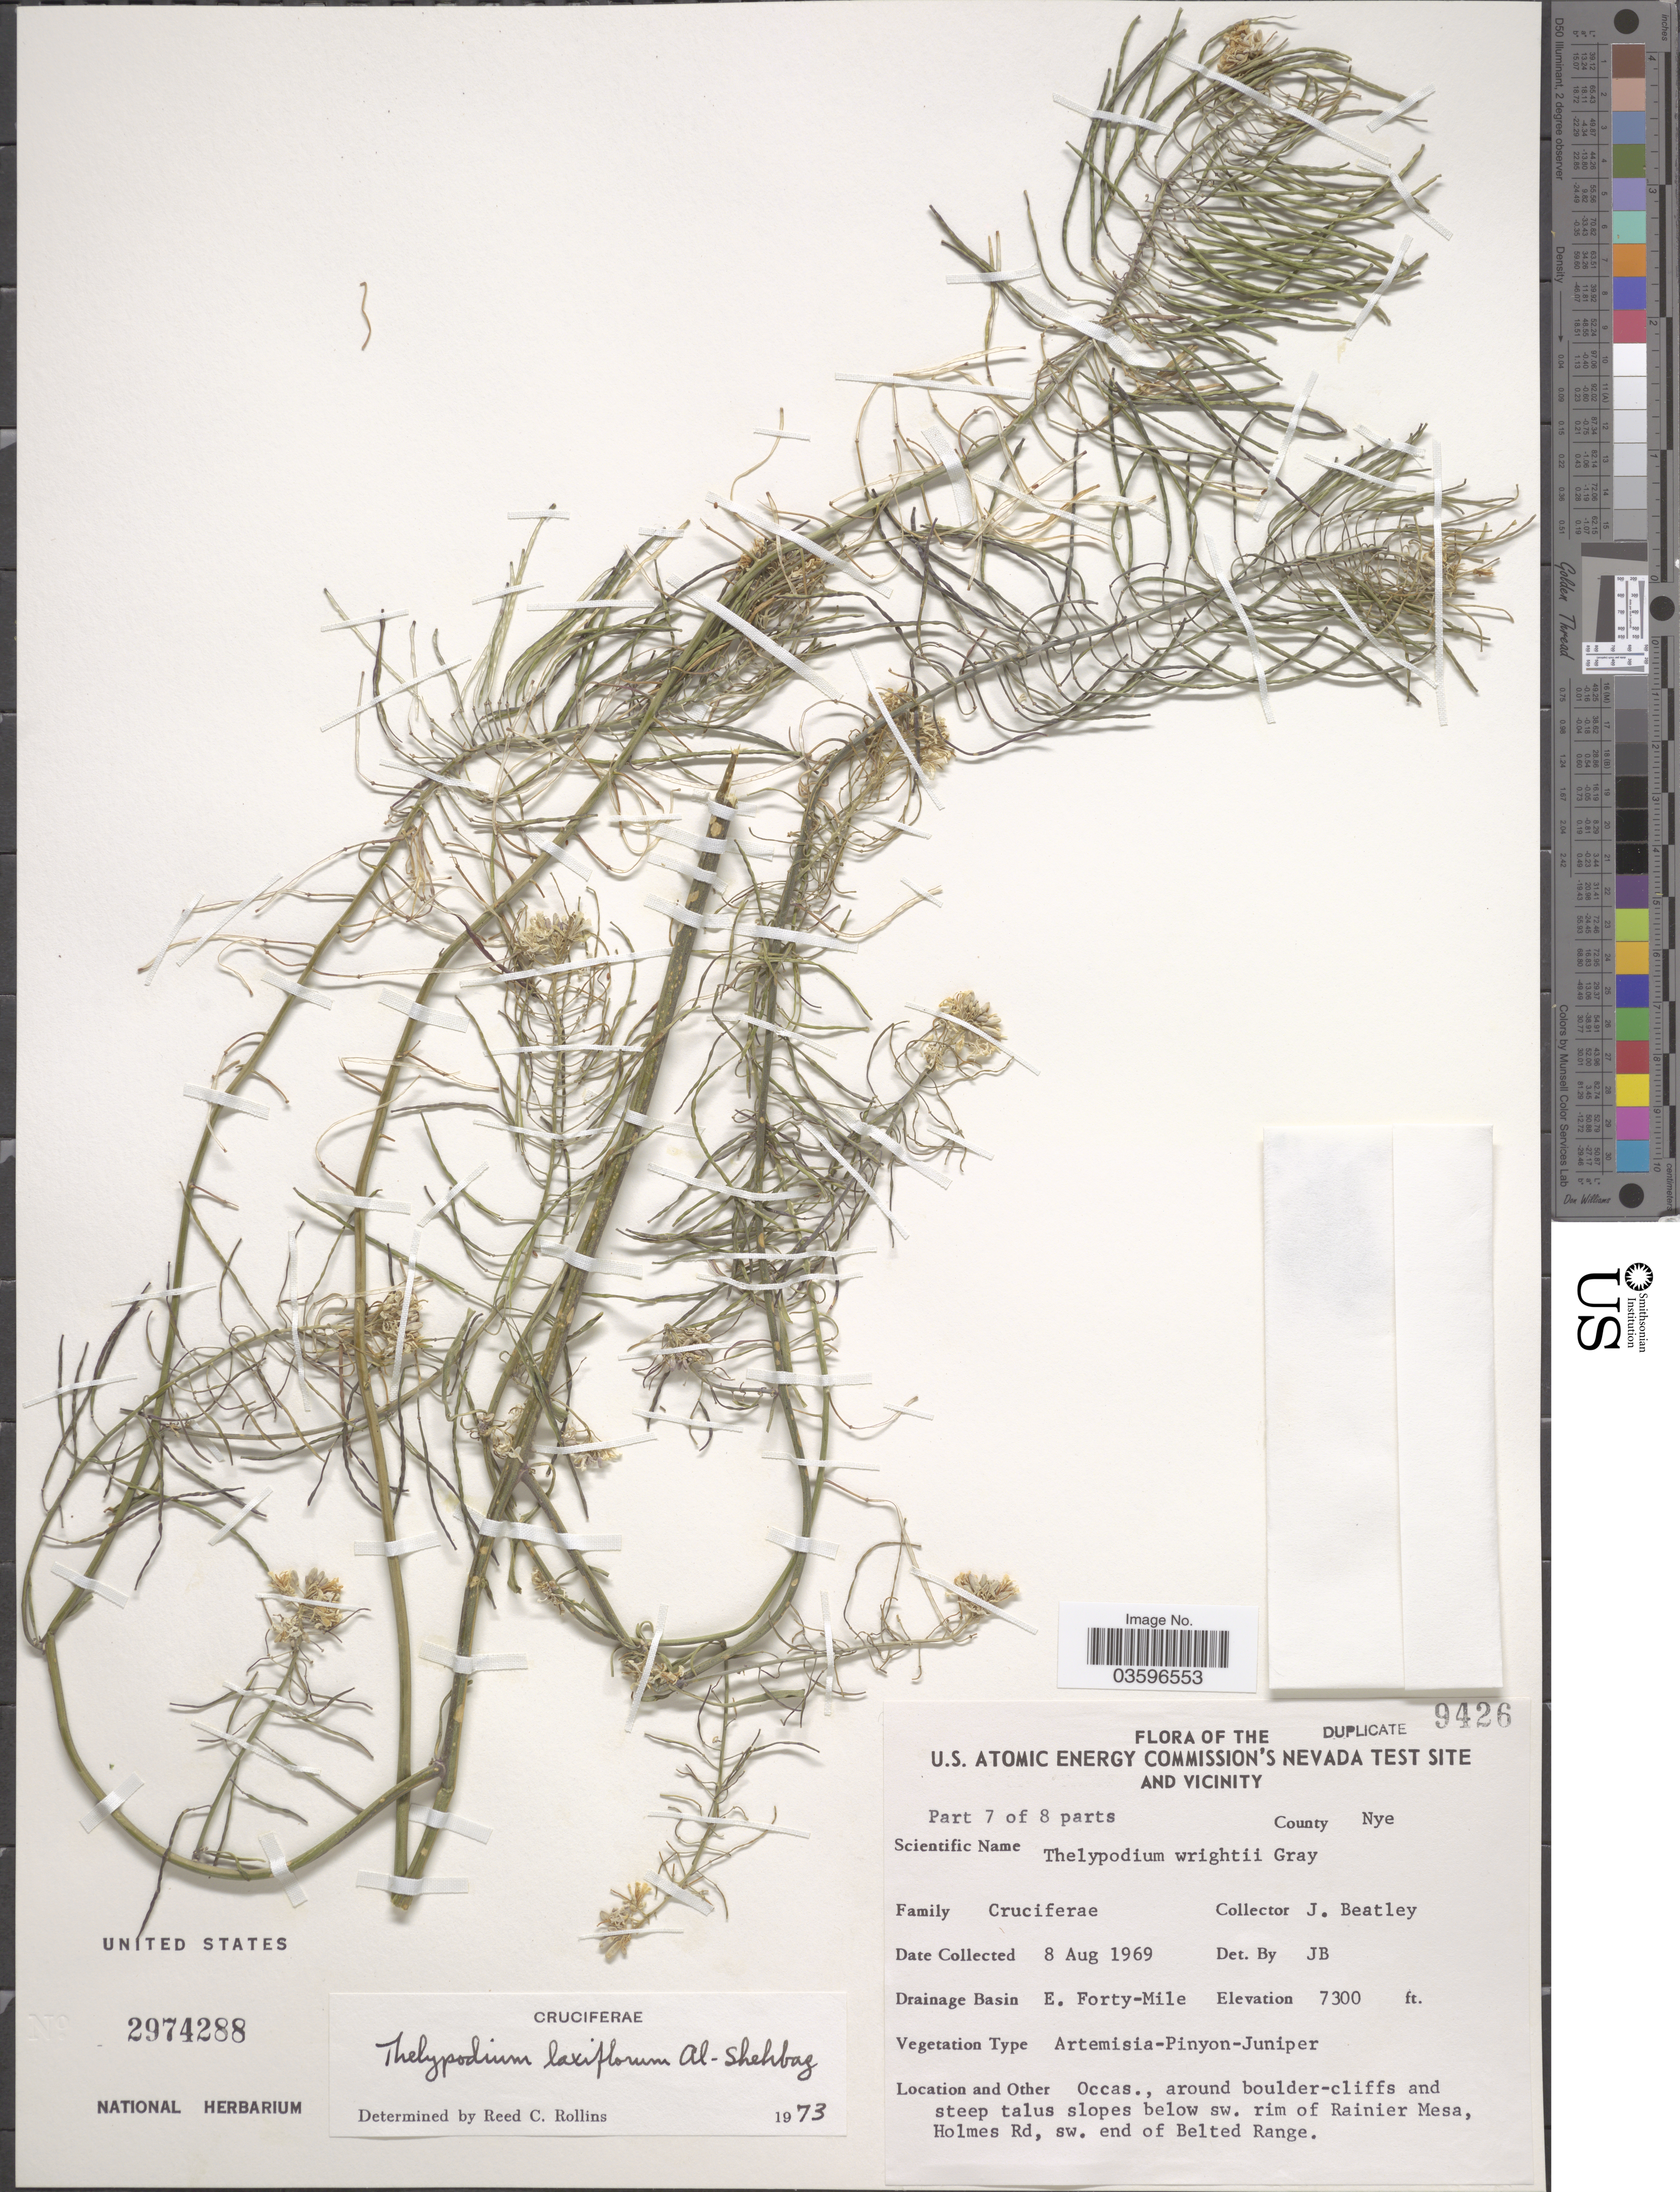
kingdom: Plantae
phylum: Tracheophyta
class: Magnoliopsida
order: Brassicales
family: Brassicaceae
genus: Thelypodium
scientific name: Thelypodium laxiflorum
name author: Al-Shehbaz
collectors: J. C. Beatley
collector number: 9426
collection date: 1969-08-08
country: United States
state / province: Nevada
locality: The U.S. Atomic Energy Commission's Nevada Test Site and Vicinity. County Nye. Drainage Basin E. Forty-Mile. Below sw. rim of Rainier Mesa, Holmes Rd. sw. end of Belted Range.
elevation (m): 2225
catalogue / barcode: US 2974288